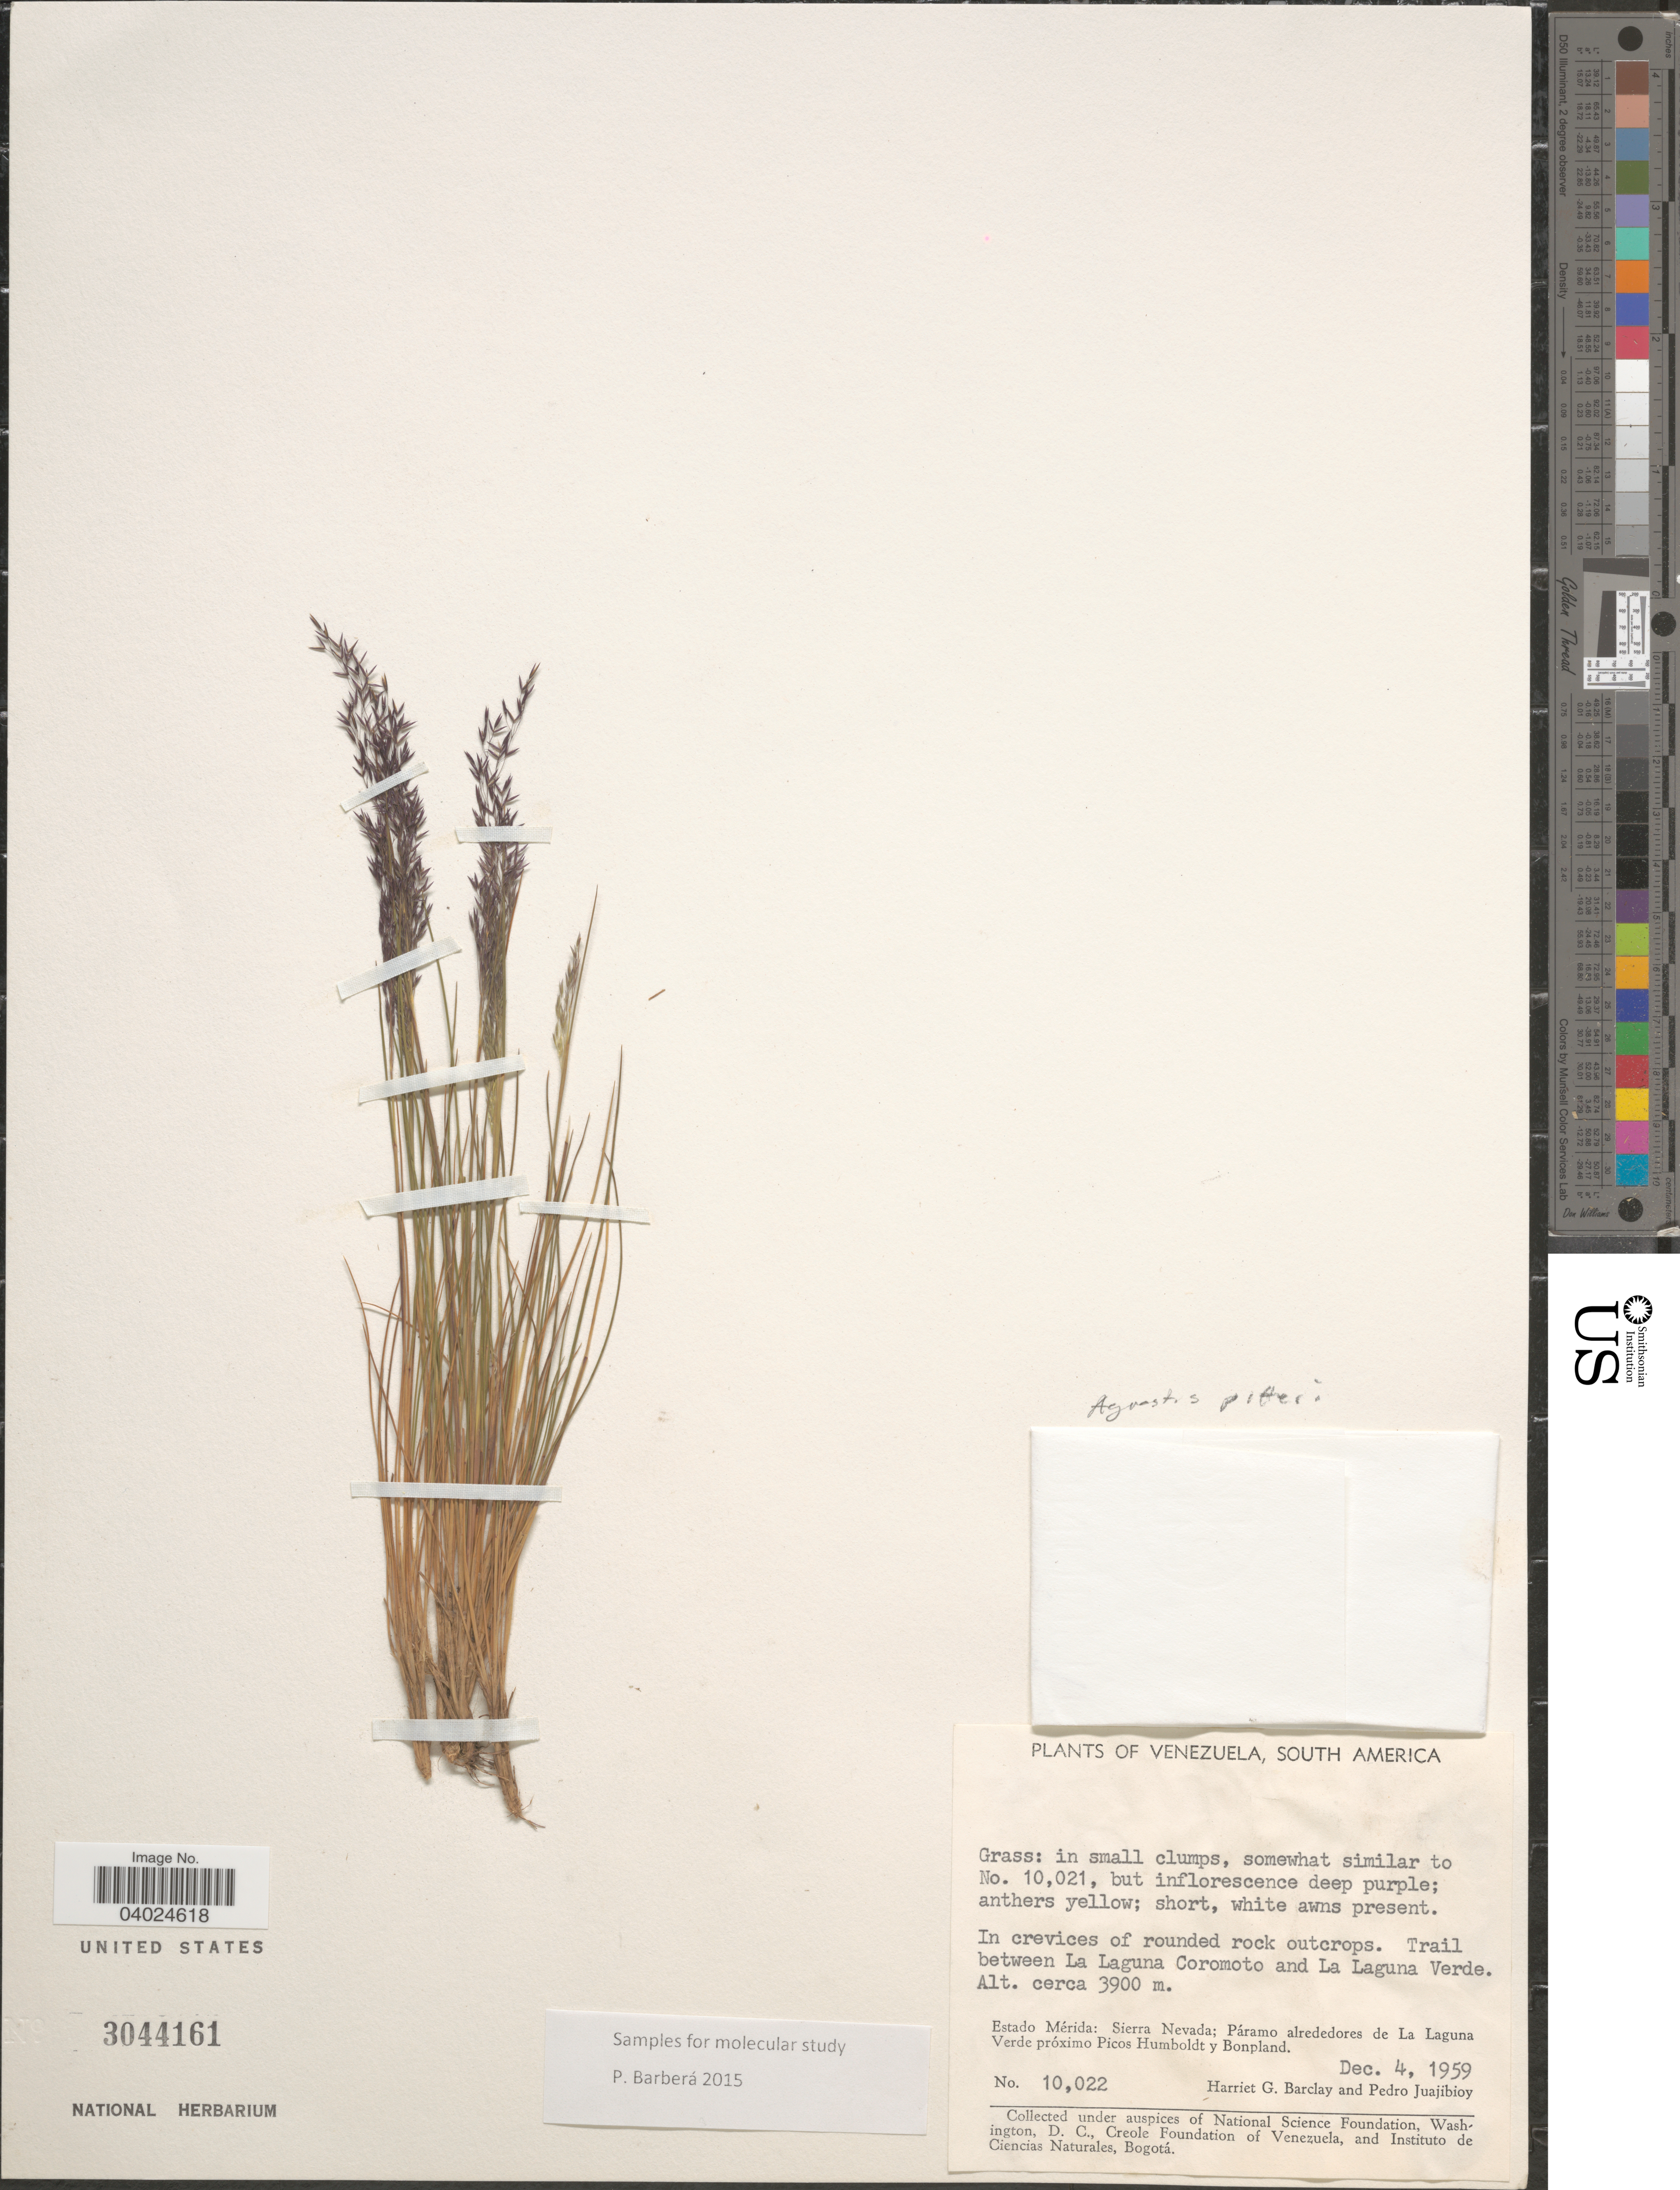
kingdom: Plantae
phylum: Tracheophyta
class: Liliopsida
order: Poales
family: Poaceae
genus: Agrostis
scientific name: Agrostis pittieri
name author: Hack.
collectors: H. G. Barclay & P. Juajibioy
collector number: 10022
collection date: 1959-12-04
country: Venezuela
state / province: Merida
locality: Trail between La Laguna Coromoto and La Laguna Verde. Sierra Nevada; Páramo alrededores de La Laguna Verde próximo Picos Humboldt y Bonpland.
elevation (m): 3900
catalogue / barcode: US 3044161